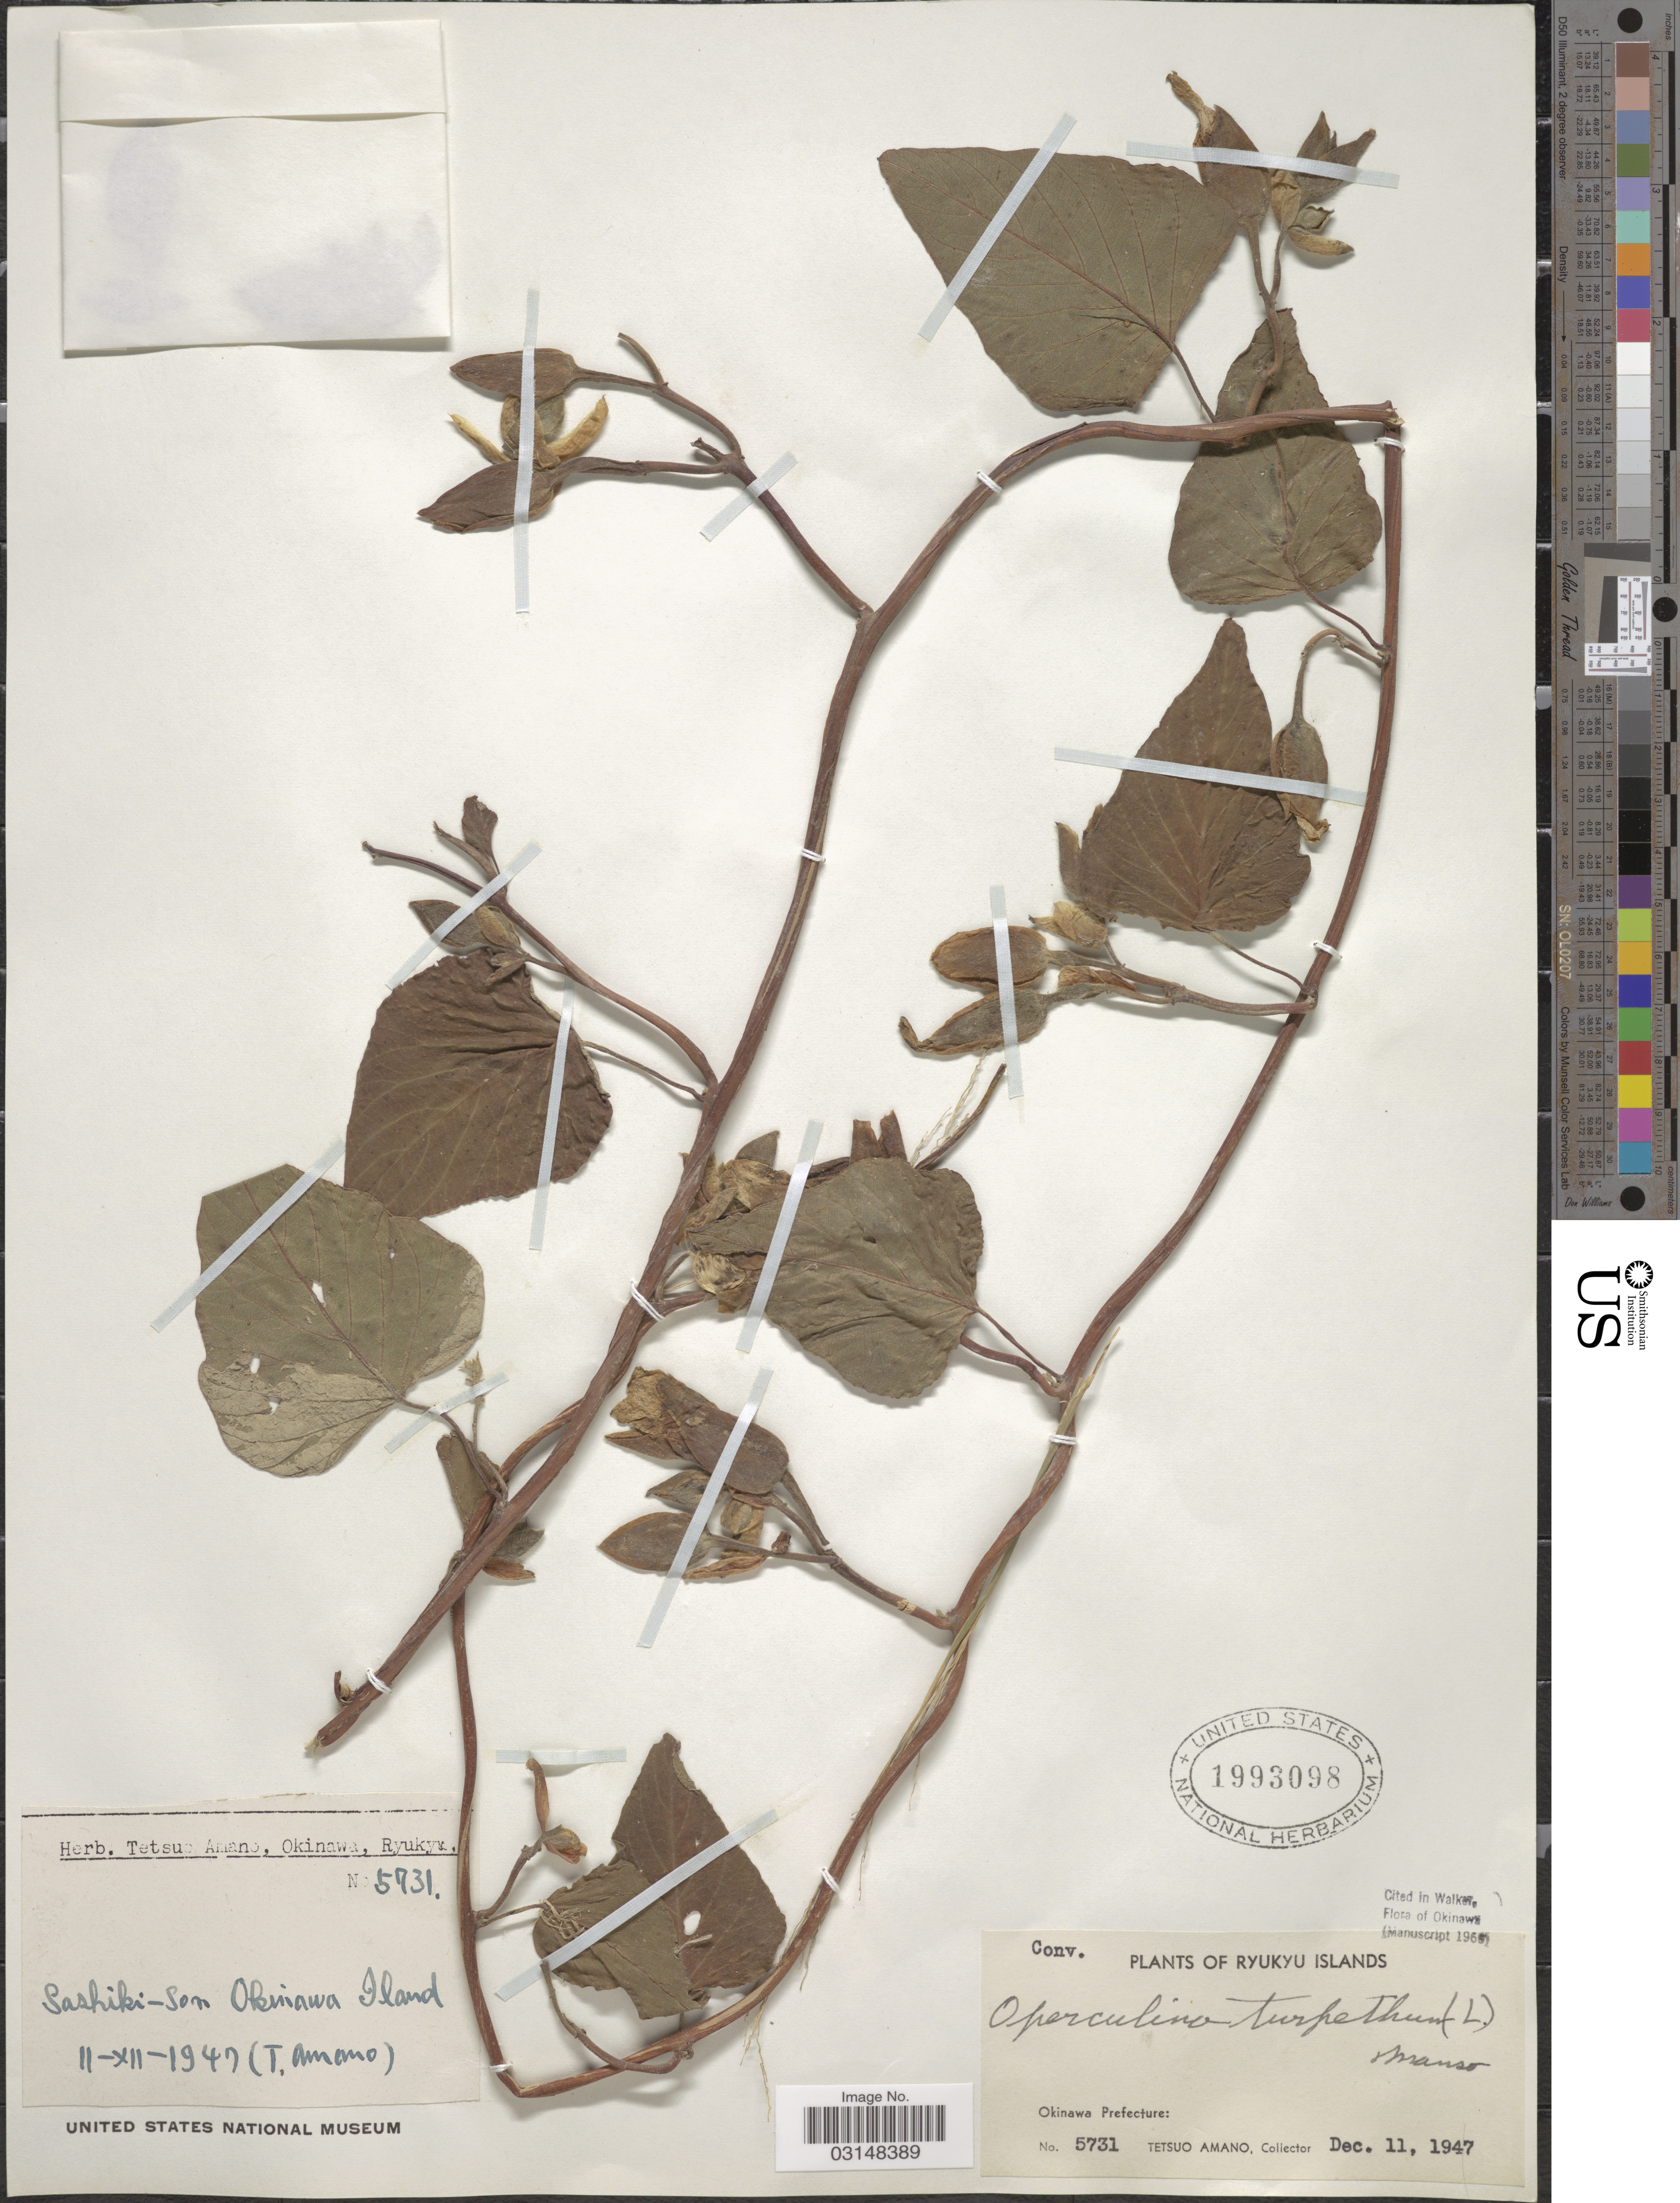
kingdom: Plantae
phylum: Tracheophyta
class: Magnoliopsida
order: Solanales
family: Convolvulaceae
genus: Operculina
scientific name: Operculina turpethum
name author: (L.) Silva Manso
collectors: T. Amano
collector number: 5731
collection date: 1947-12-11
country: Japan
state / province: Okinawa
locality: Ryukyu Islands, Okinawa Prefecture, Sashiki-Son, Okinawa Island.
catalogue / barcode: US 1993098